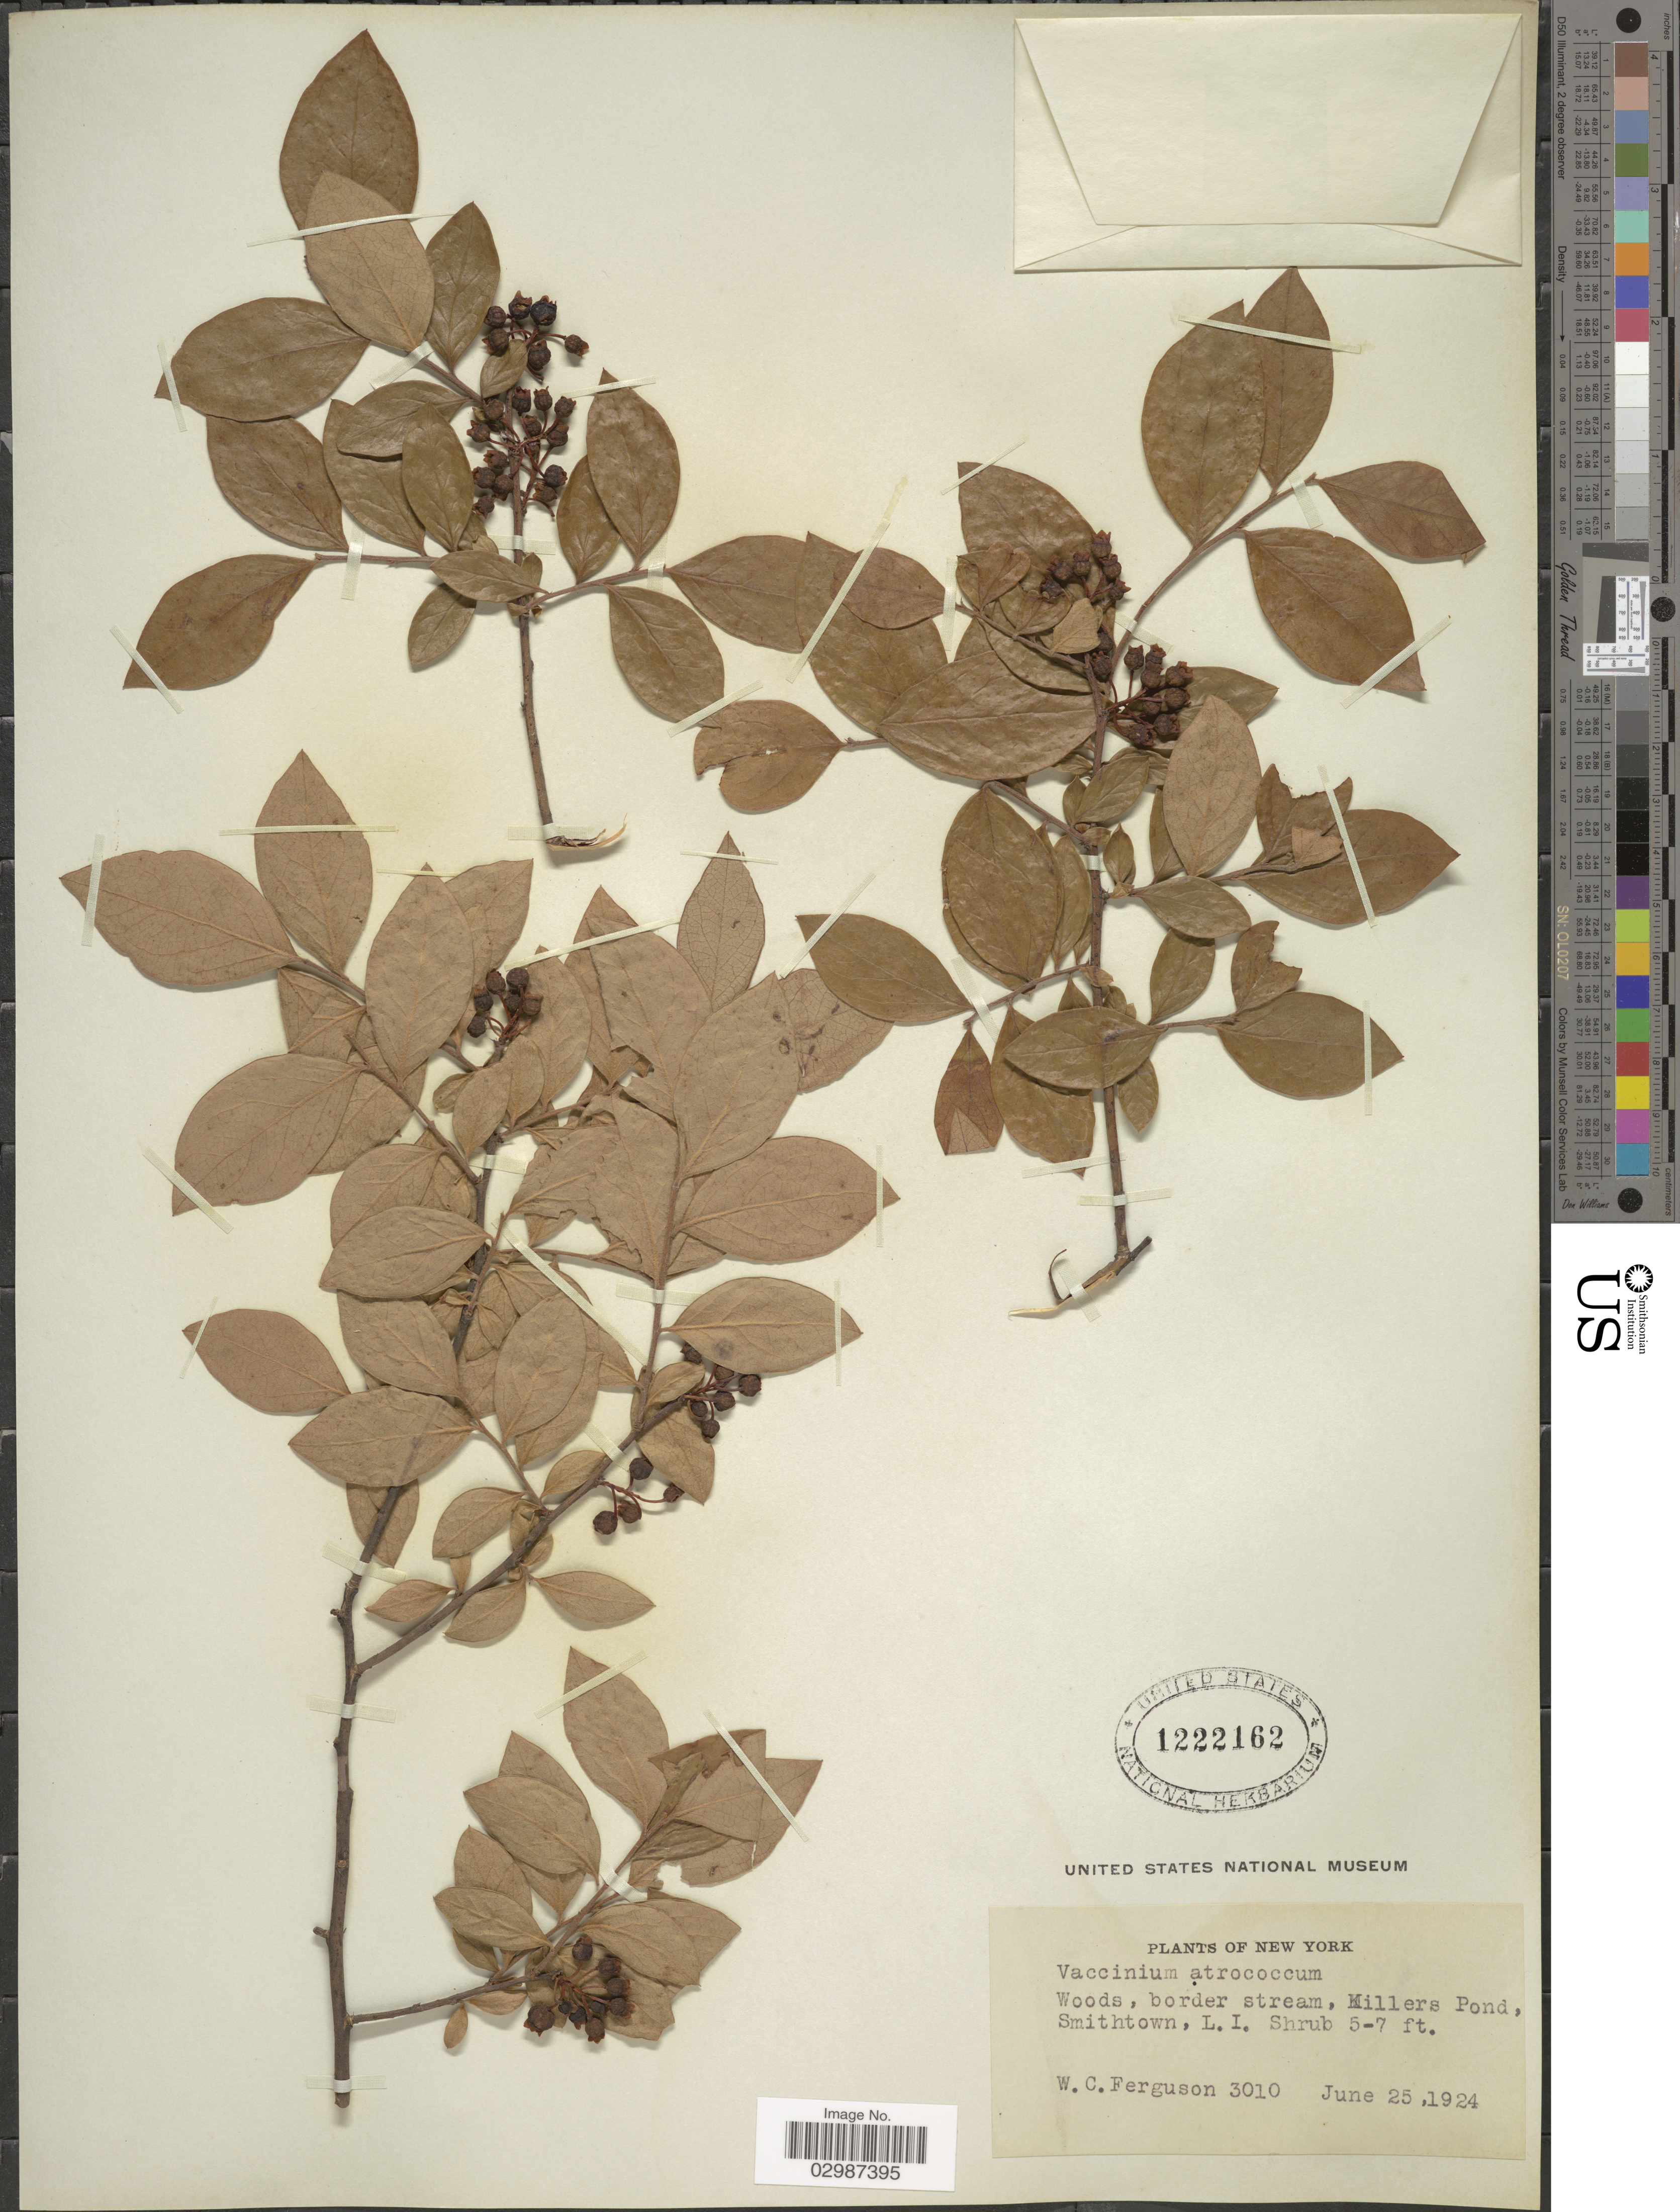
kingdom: Plantae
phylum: Tracheophyta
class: Magnoliopsida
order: Ericales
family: Ericaceae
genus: Vaccinium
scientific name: Vaccinium atrococcum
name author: (A. Gray) A. Heller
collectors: W. Ferguson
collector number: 3010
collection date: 1924-06-25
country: United States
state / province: New York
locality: Woods, border stream, Millers Pond, Smithtown, L.I.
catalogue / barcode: US 1222162